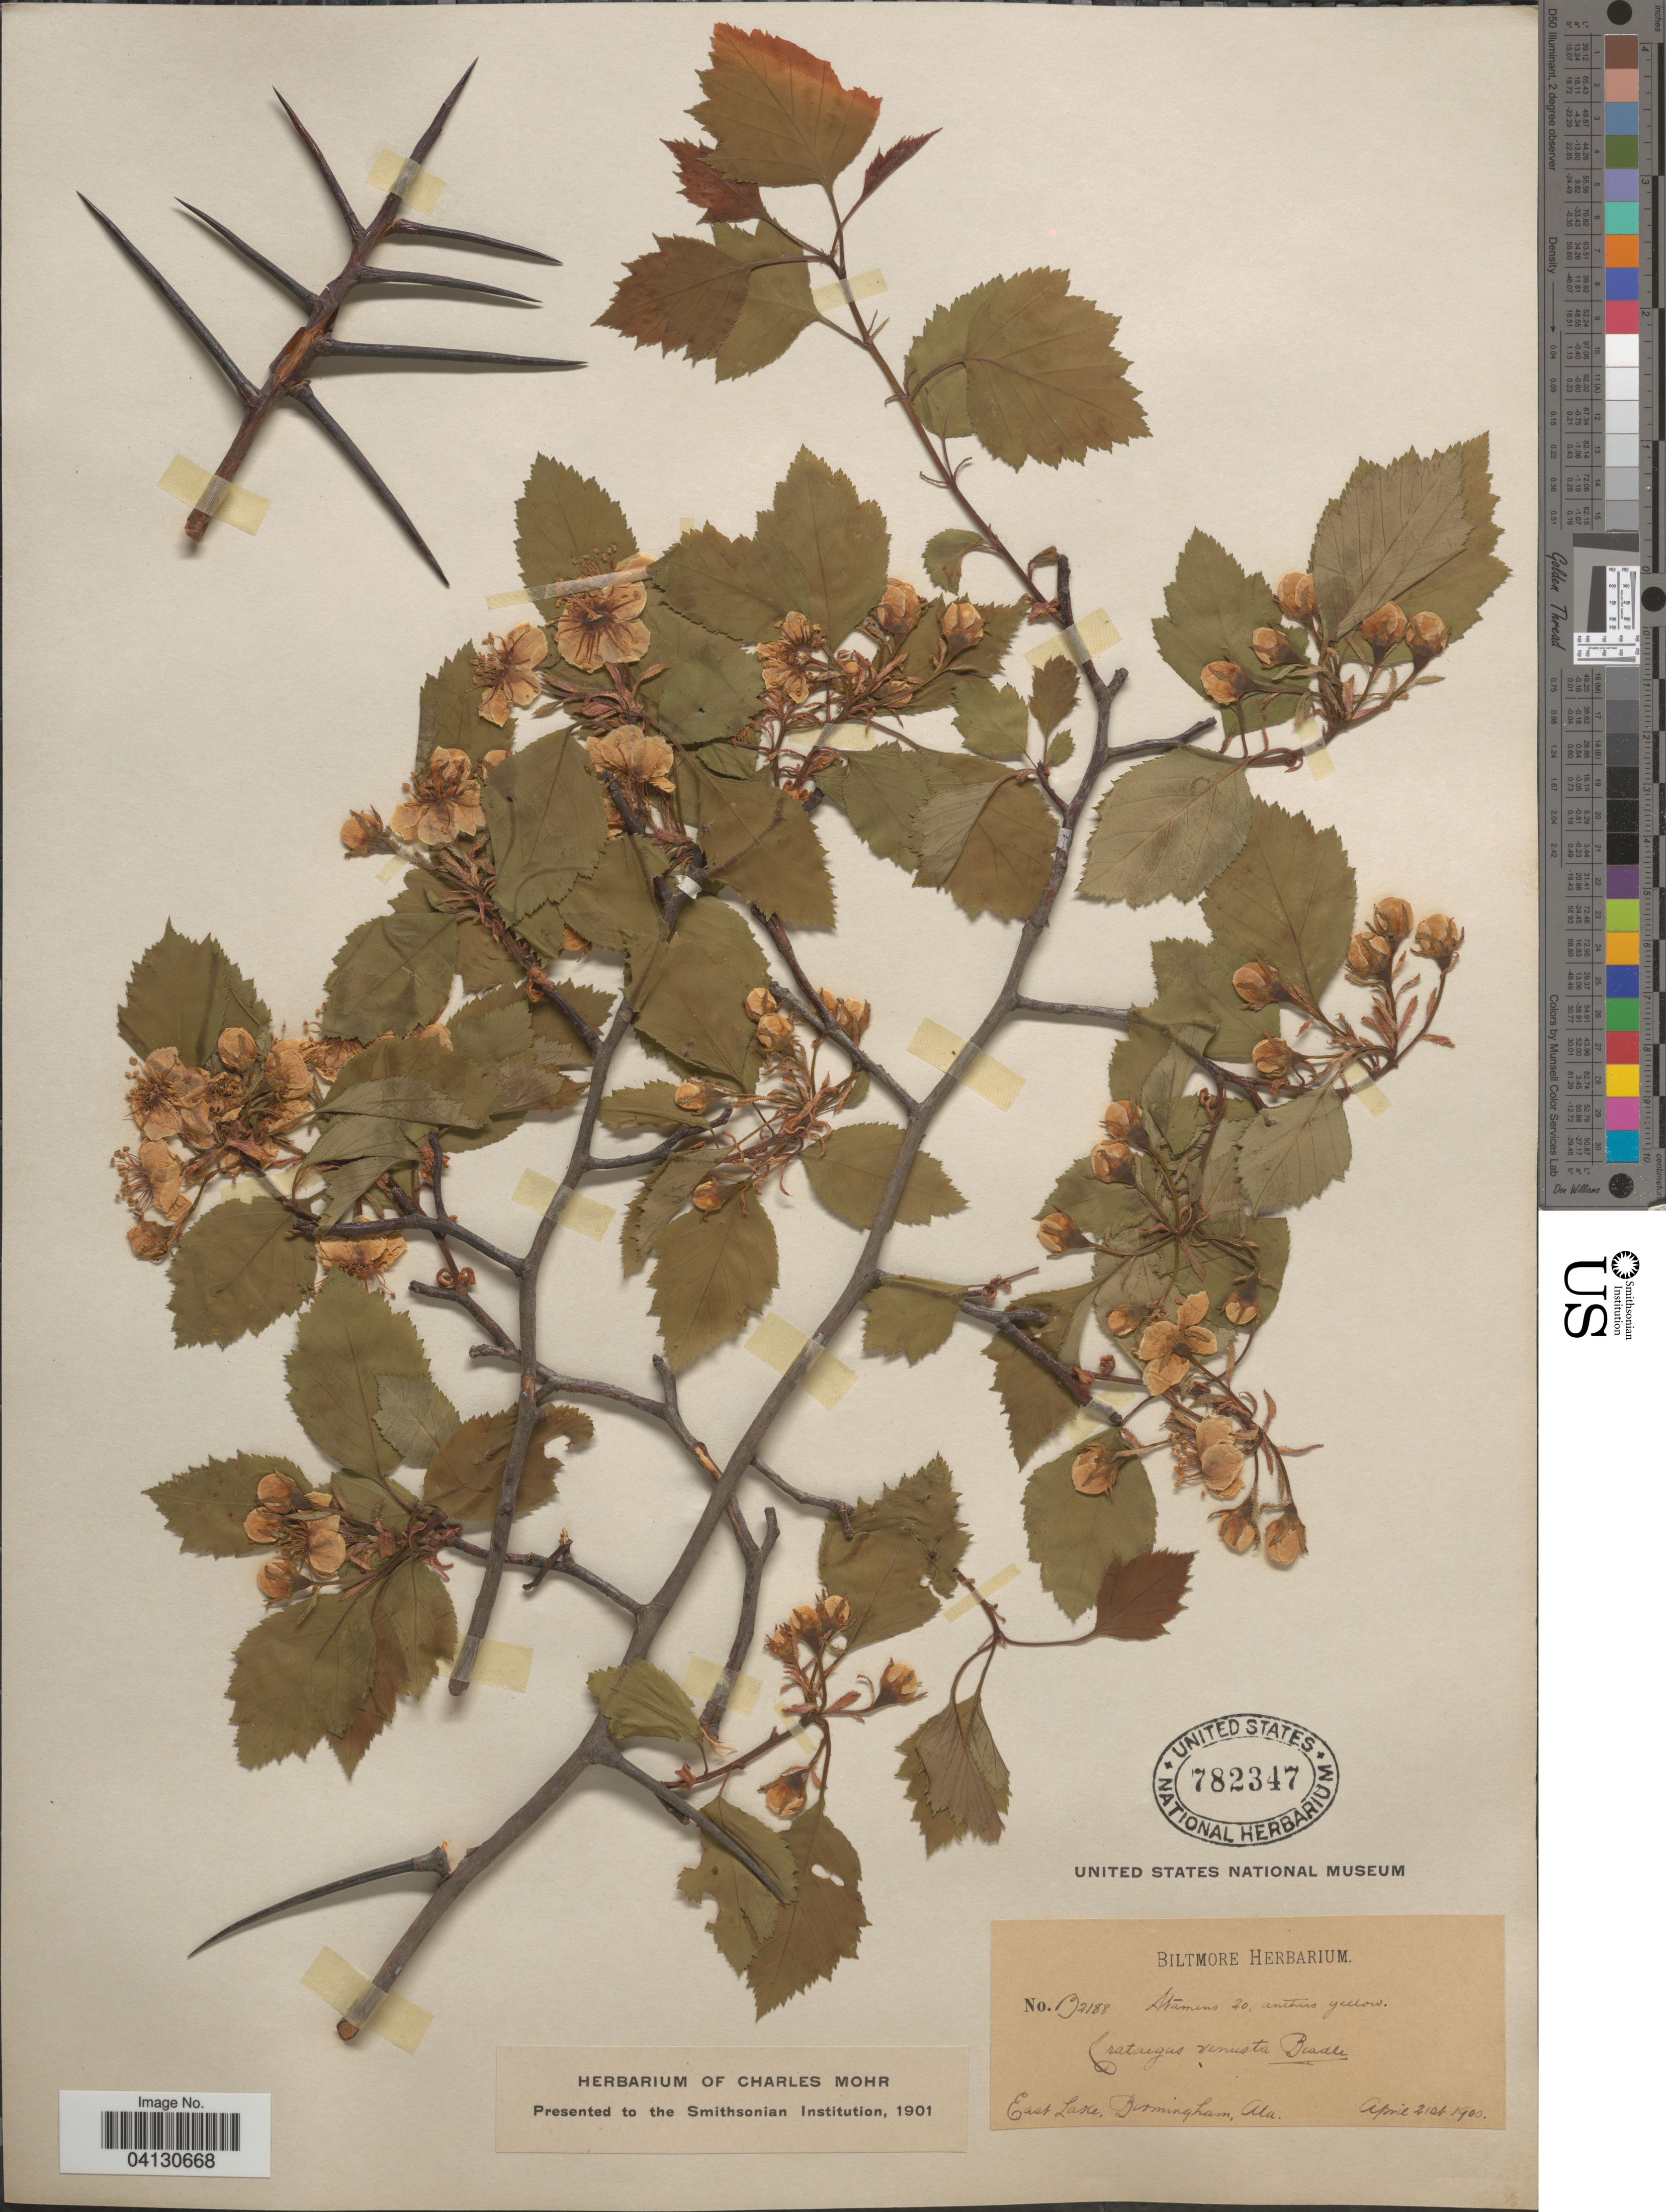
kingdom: Plantae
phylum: Tracheophyta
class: Magnoliopsida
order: Rosales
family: Rosaceae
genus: Crataegus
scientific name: Crataegus venusta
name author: Beadle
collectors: ex herb. Biltmore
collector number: B2188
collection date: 1900-04-21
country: United States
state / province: Alabama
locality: East Lake, Birmingham.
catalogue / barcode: US 782347